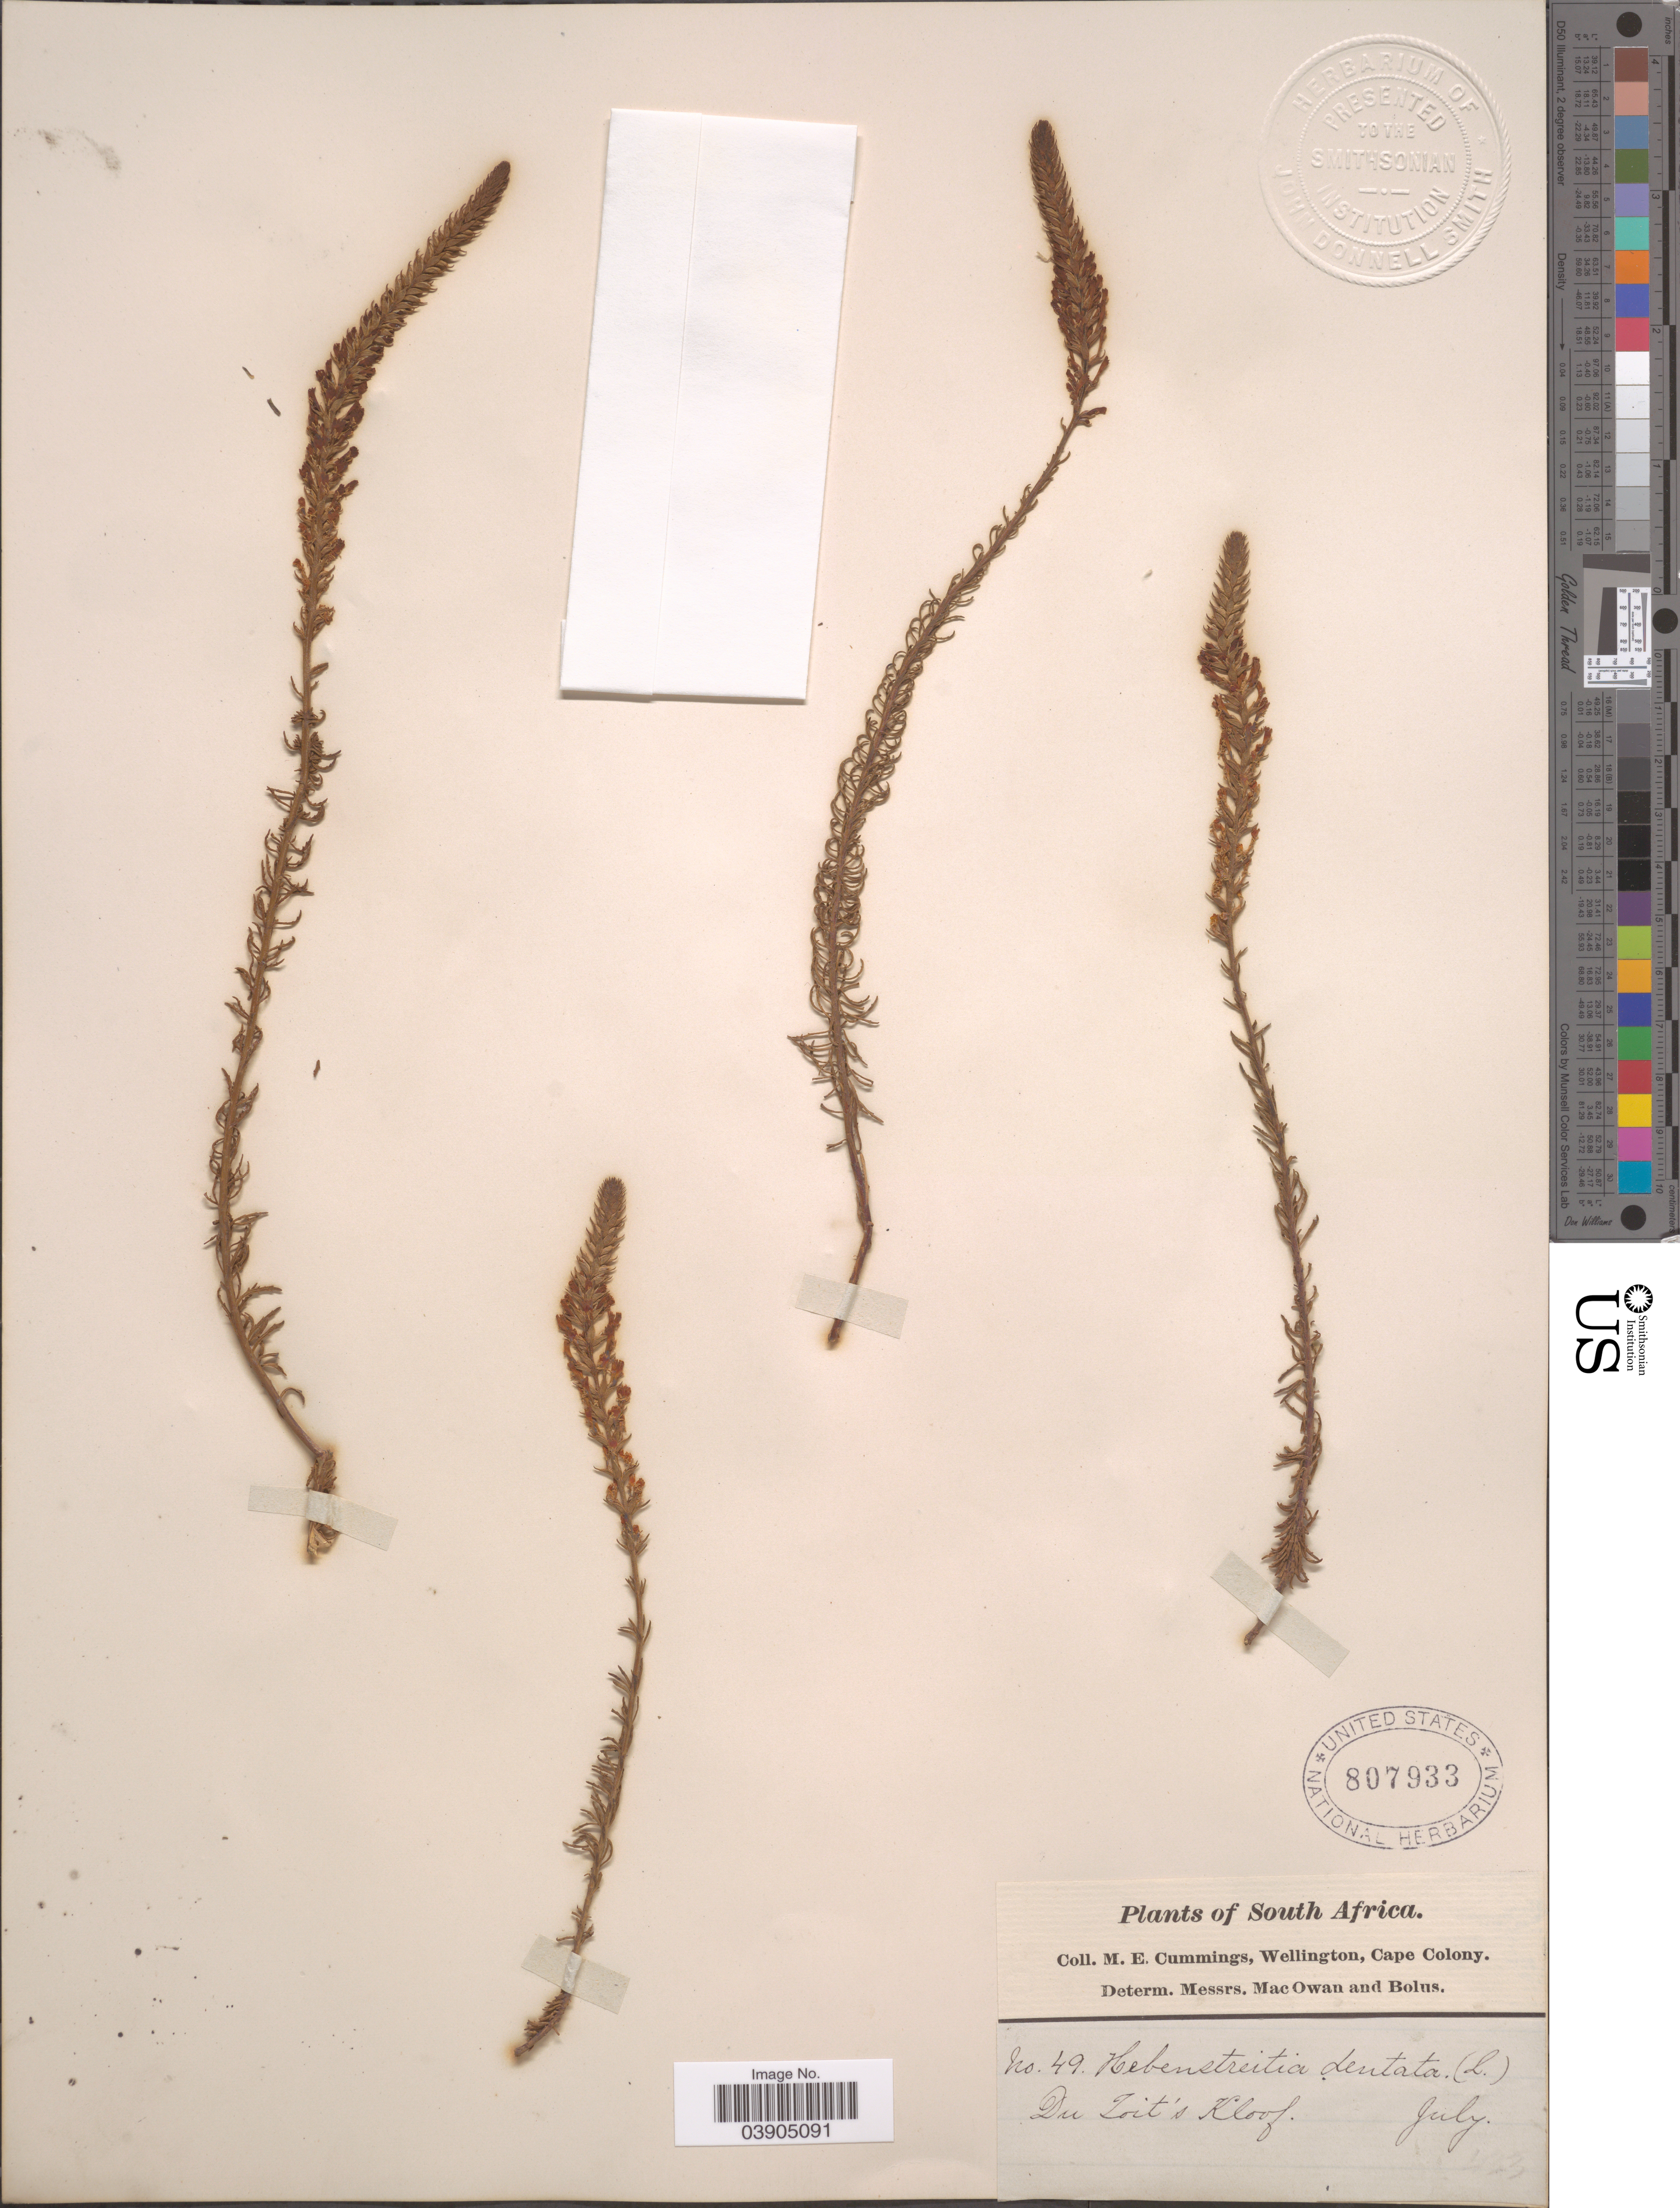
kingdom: Plantae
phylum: Tracheophyta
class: Magnoliopsida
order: Lamiales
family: Scrophulariaceae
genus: Hebenstretia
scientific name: Hebenstretia dentata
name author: L.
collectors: M. E. Cummings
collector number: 49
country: South Africa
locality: Du Toit's Kloof.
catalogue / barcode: US 807933